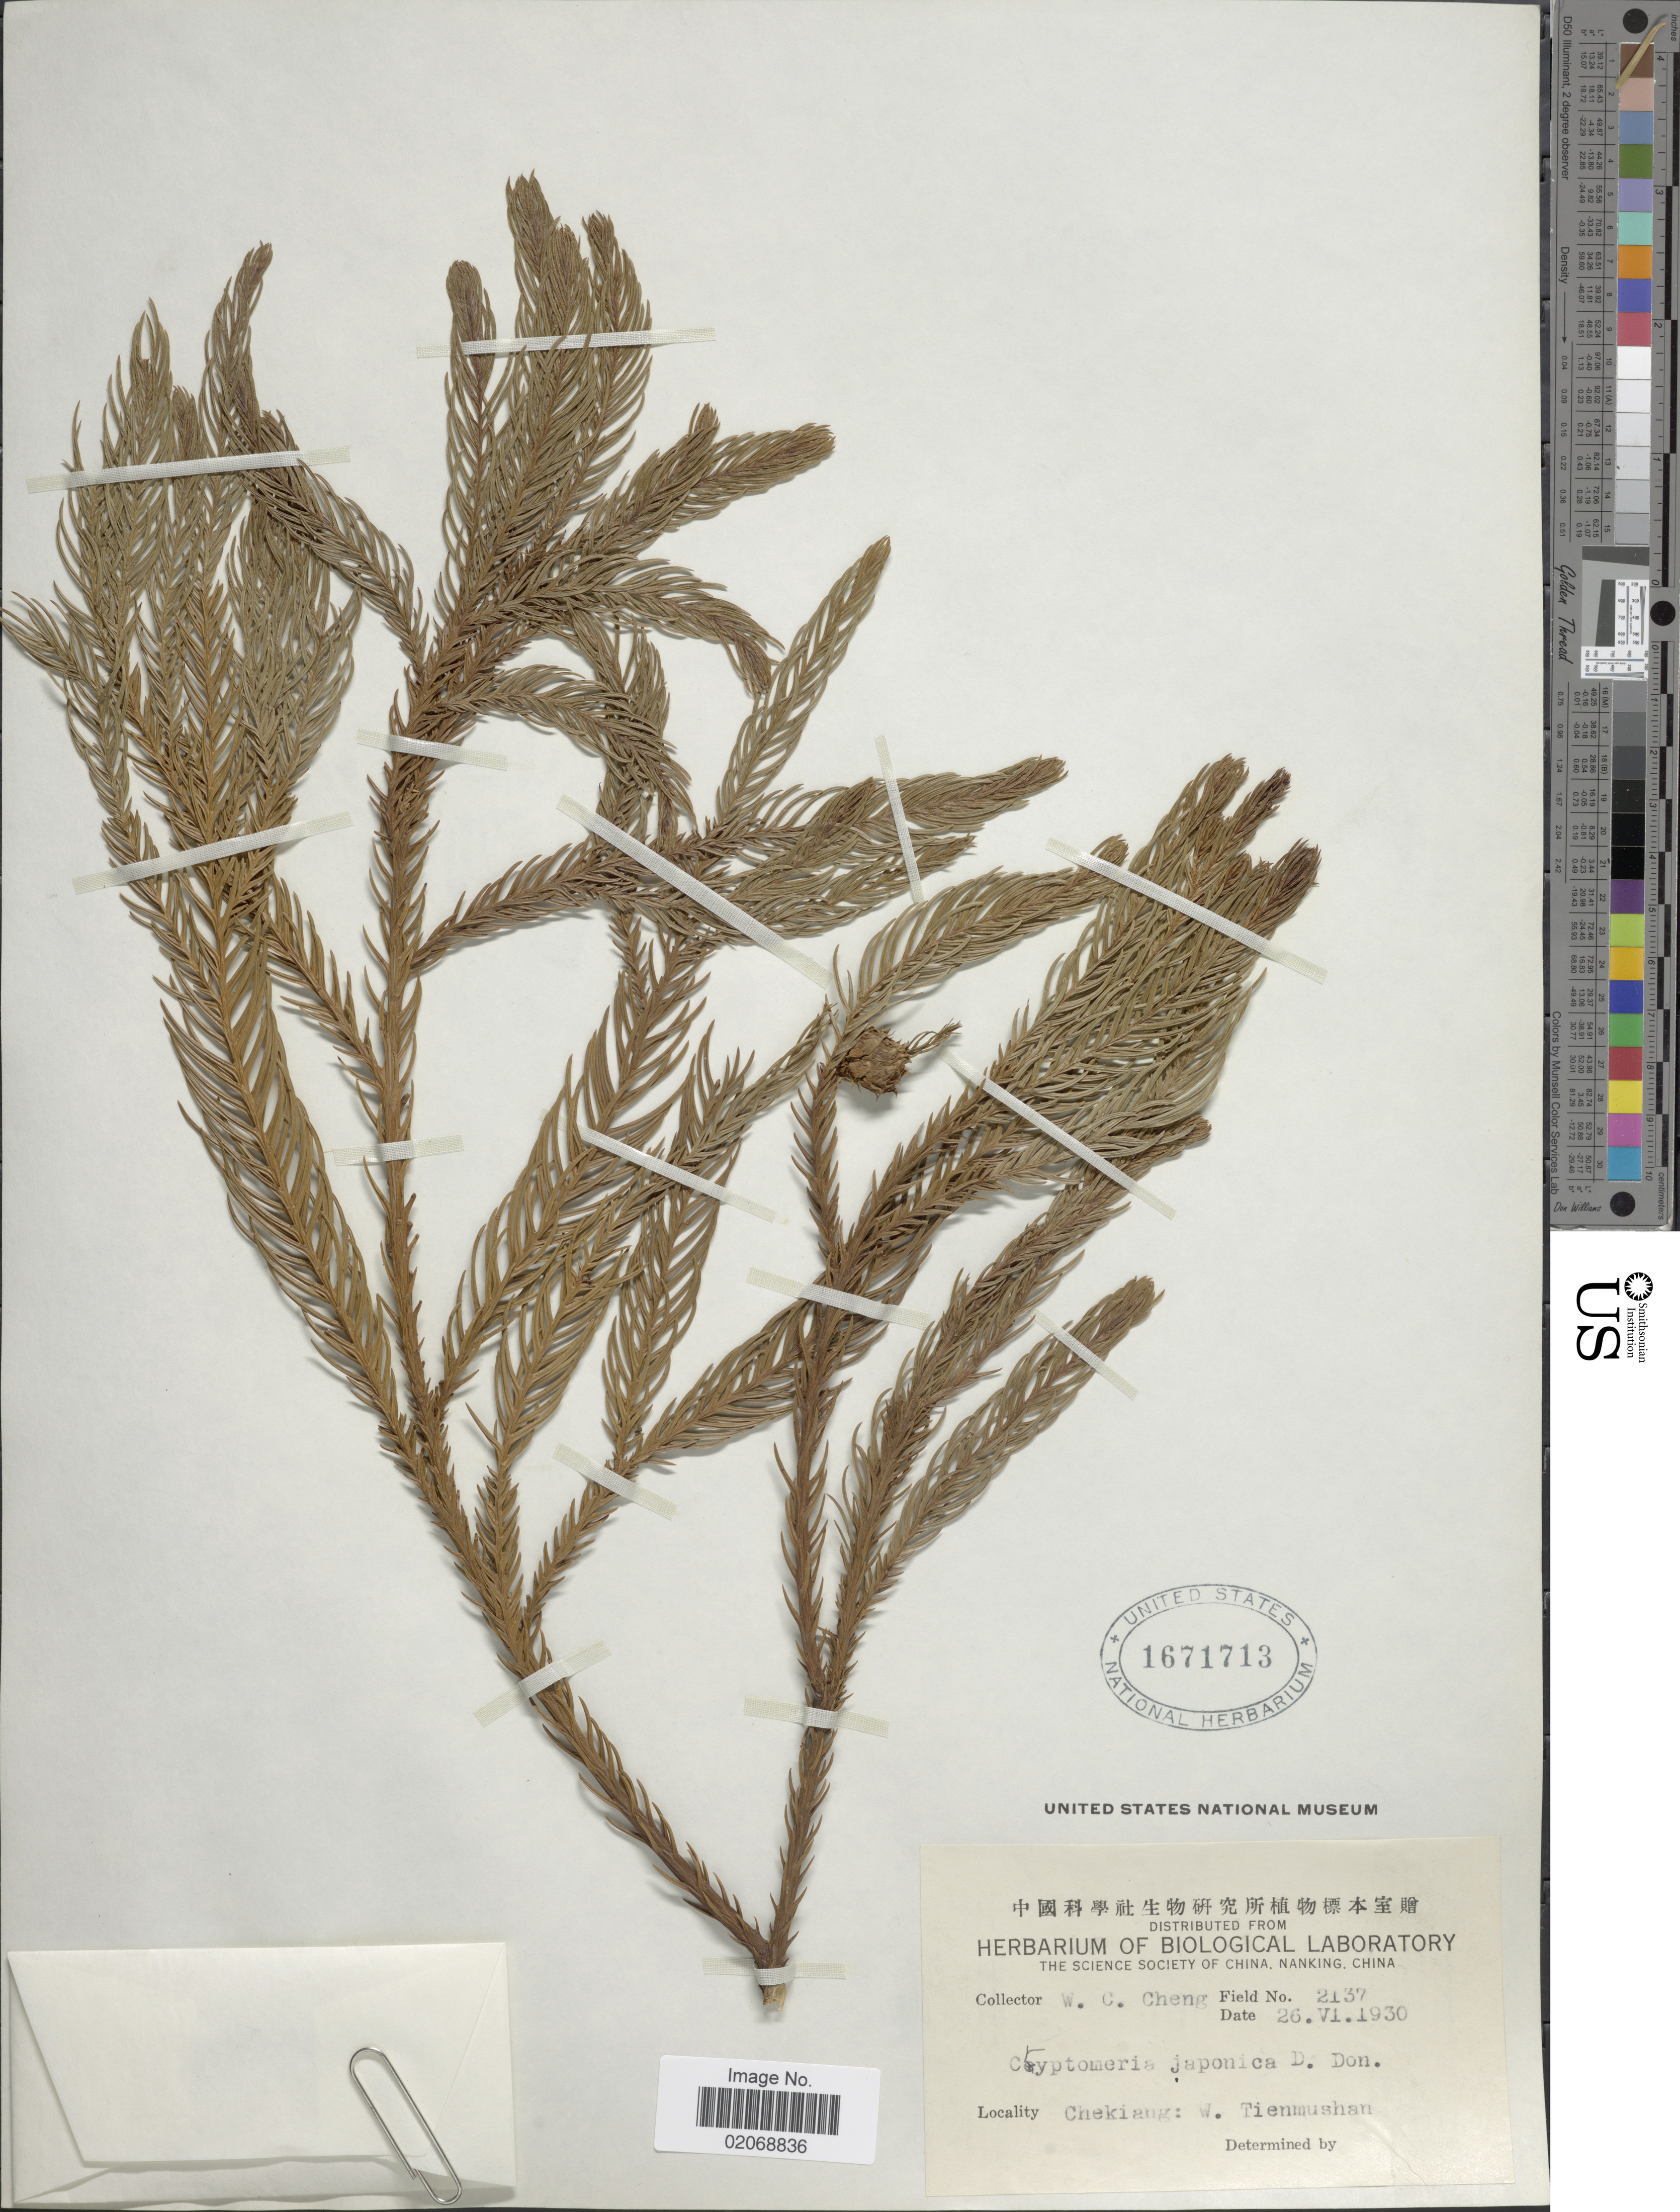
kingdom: Plantae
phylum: Tracheophyta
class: Pinopsida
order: Pinales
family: Cupressaceae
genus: Cryptomeria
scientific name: Cryptomeria japonica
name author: (Thunb. ex L. f.) D. Don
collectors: W. C. Cheng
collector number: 2137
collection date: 1930-06-26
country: China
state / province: Zhejiang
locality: W. Tienmushan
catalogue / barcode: US 1671713